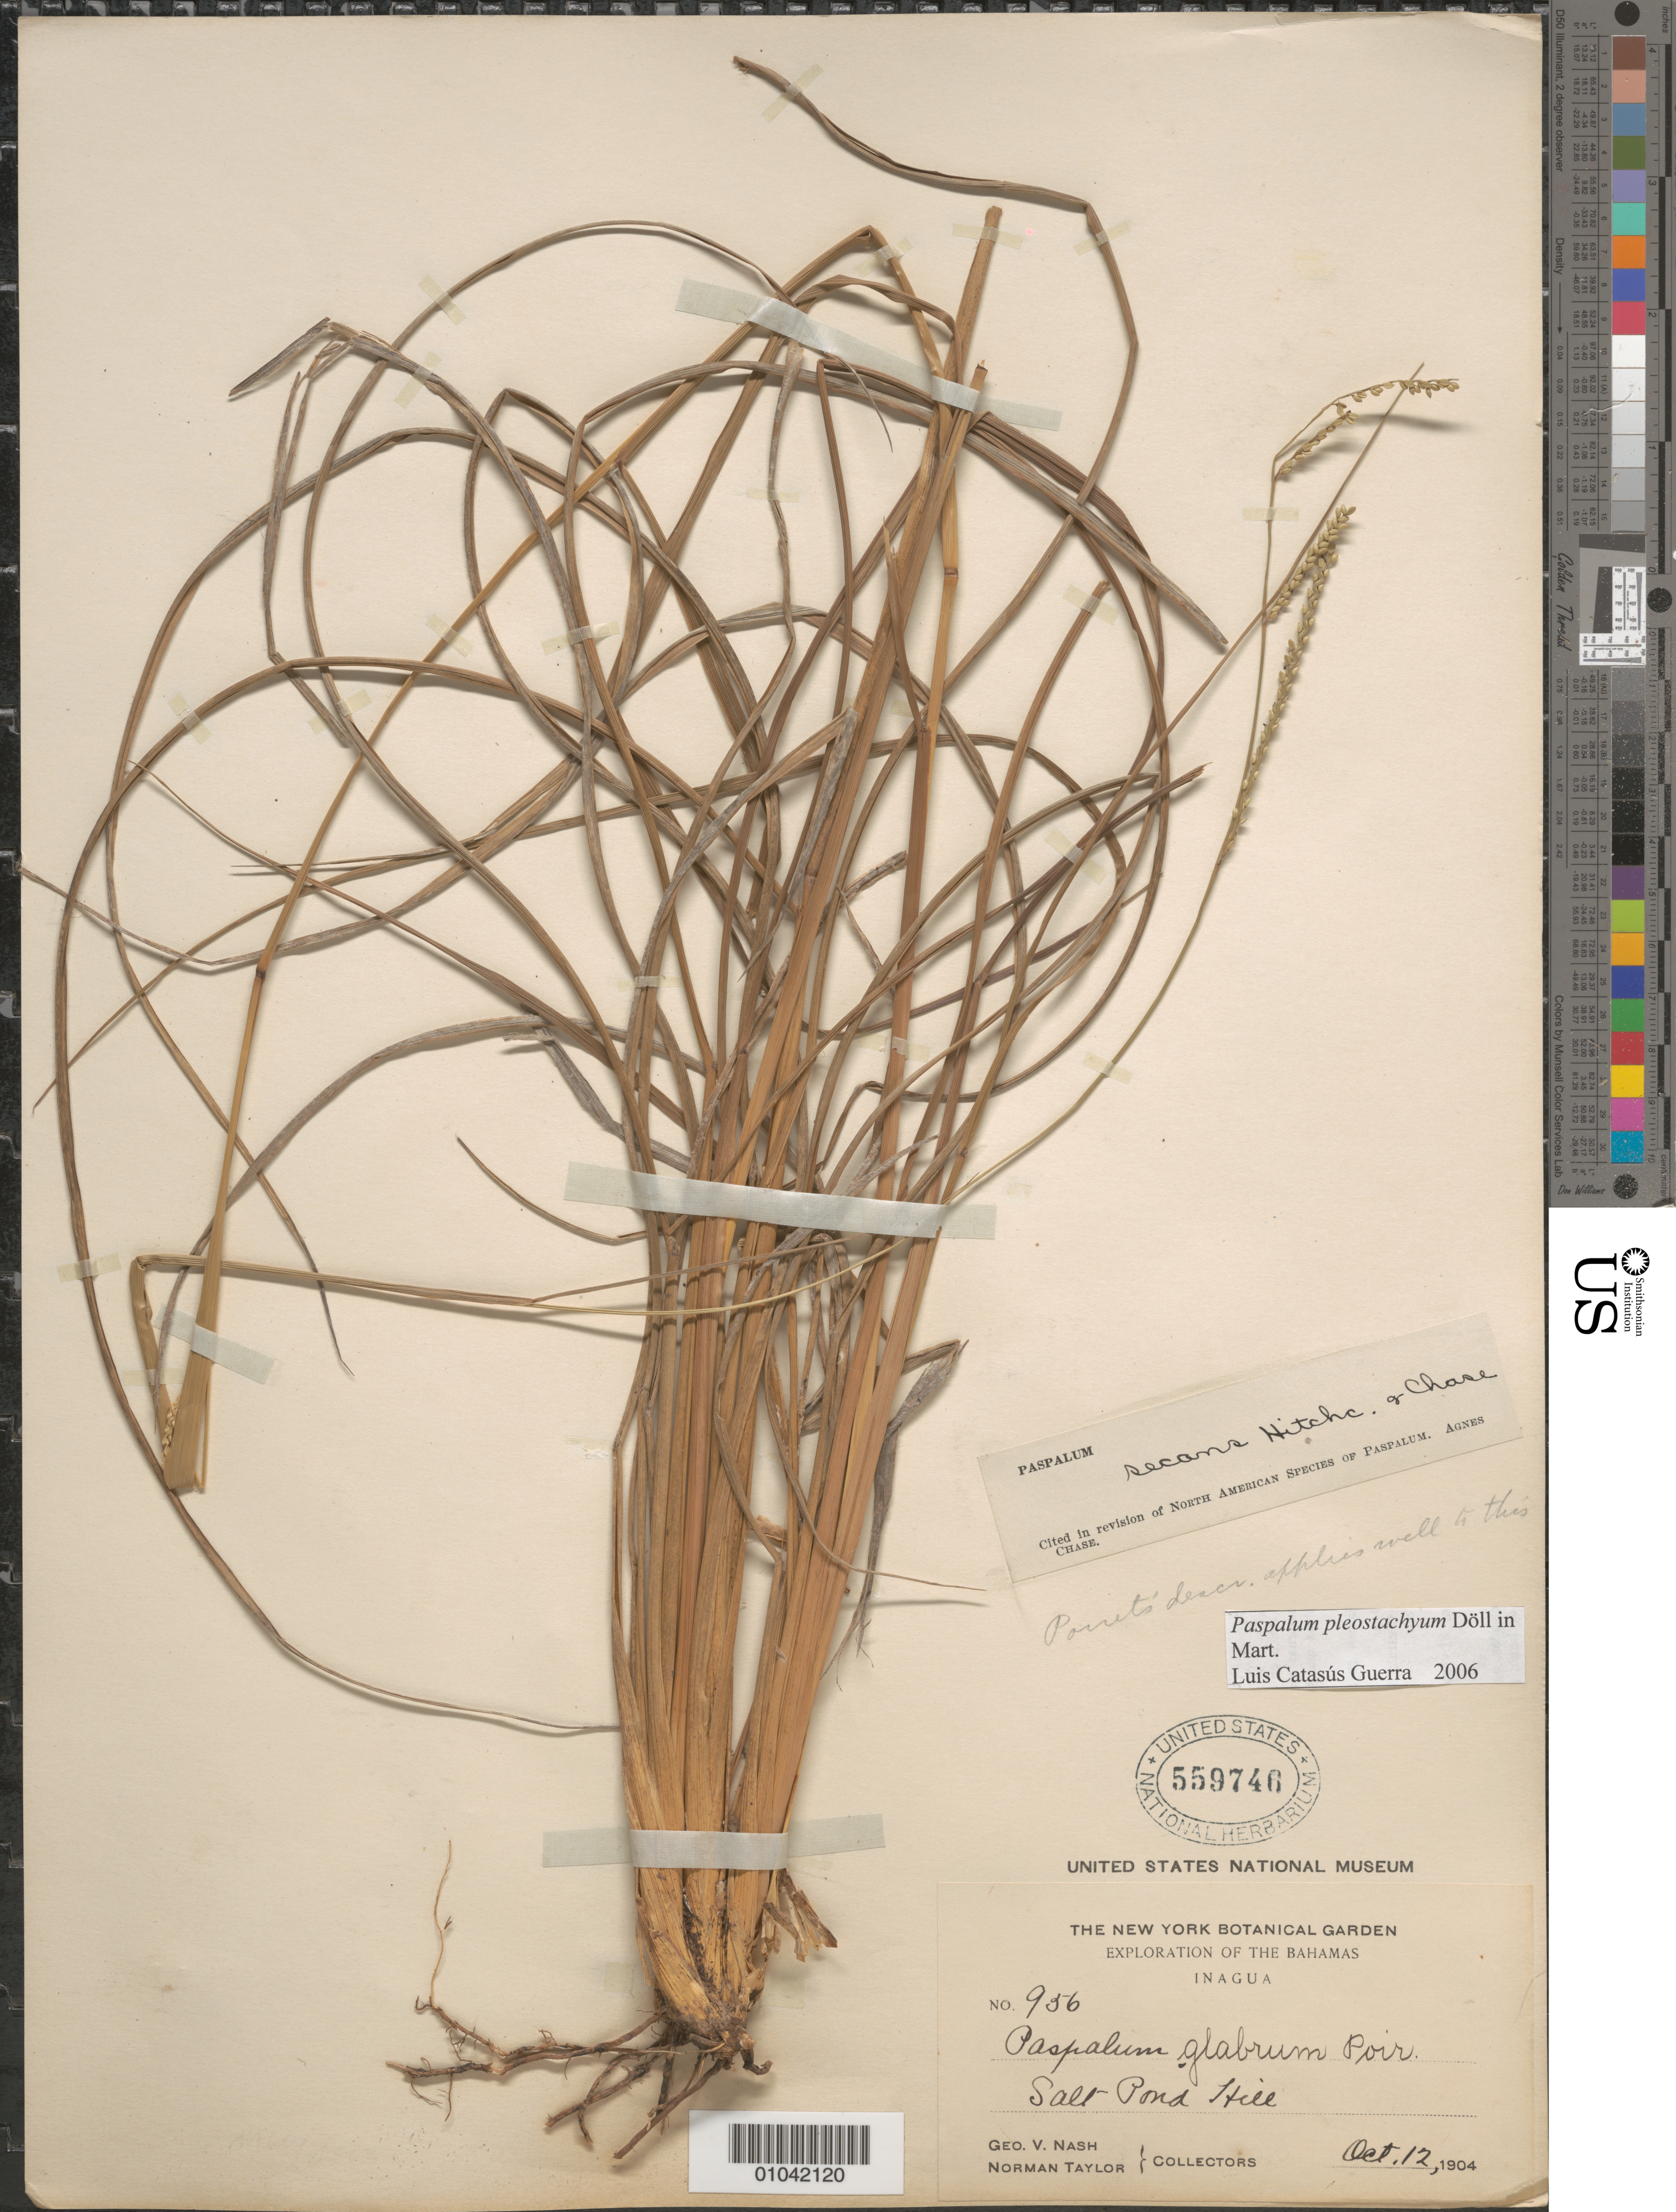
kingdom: Plantae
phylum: Tracheophyta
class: Liliopsida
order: Poales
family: Poaceae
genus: Paspalum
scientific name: Paspalum pleostachyum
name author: Döll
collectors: G. V. Nash & N. Taylor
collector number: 956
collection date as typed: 12 Oct 1904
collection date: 1904-10-12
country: Bahamas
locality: Salt Pond Hill, Inagua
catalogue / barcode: US 559746